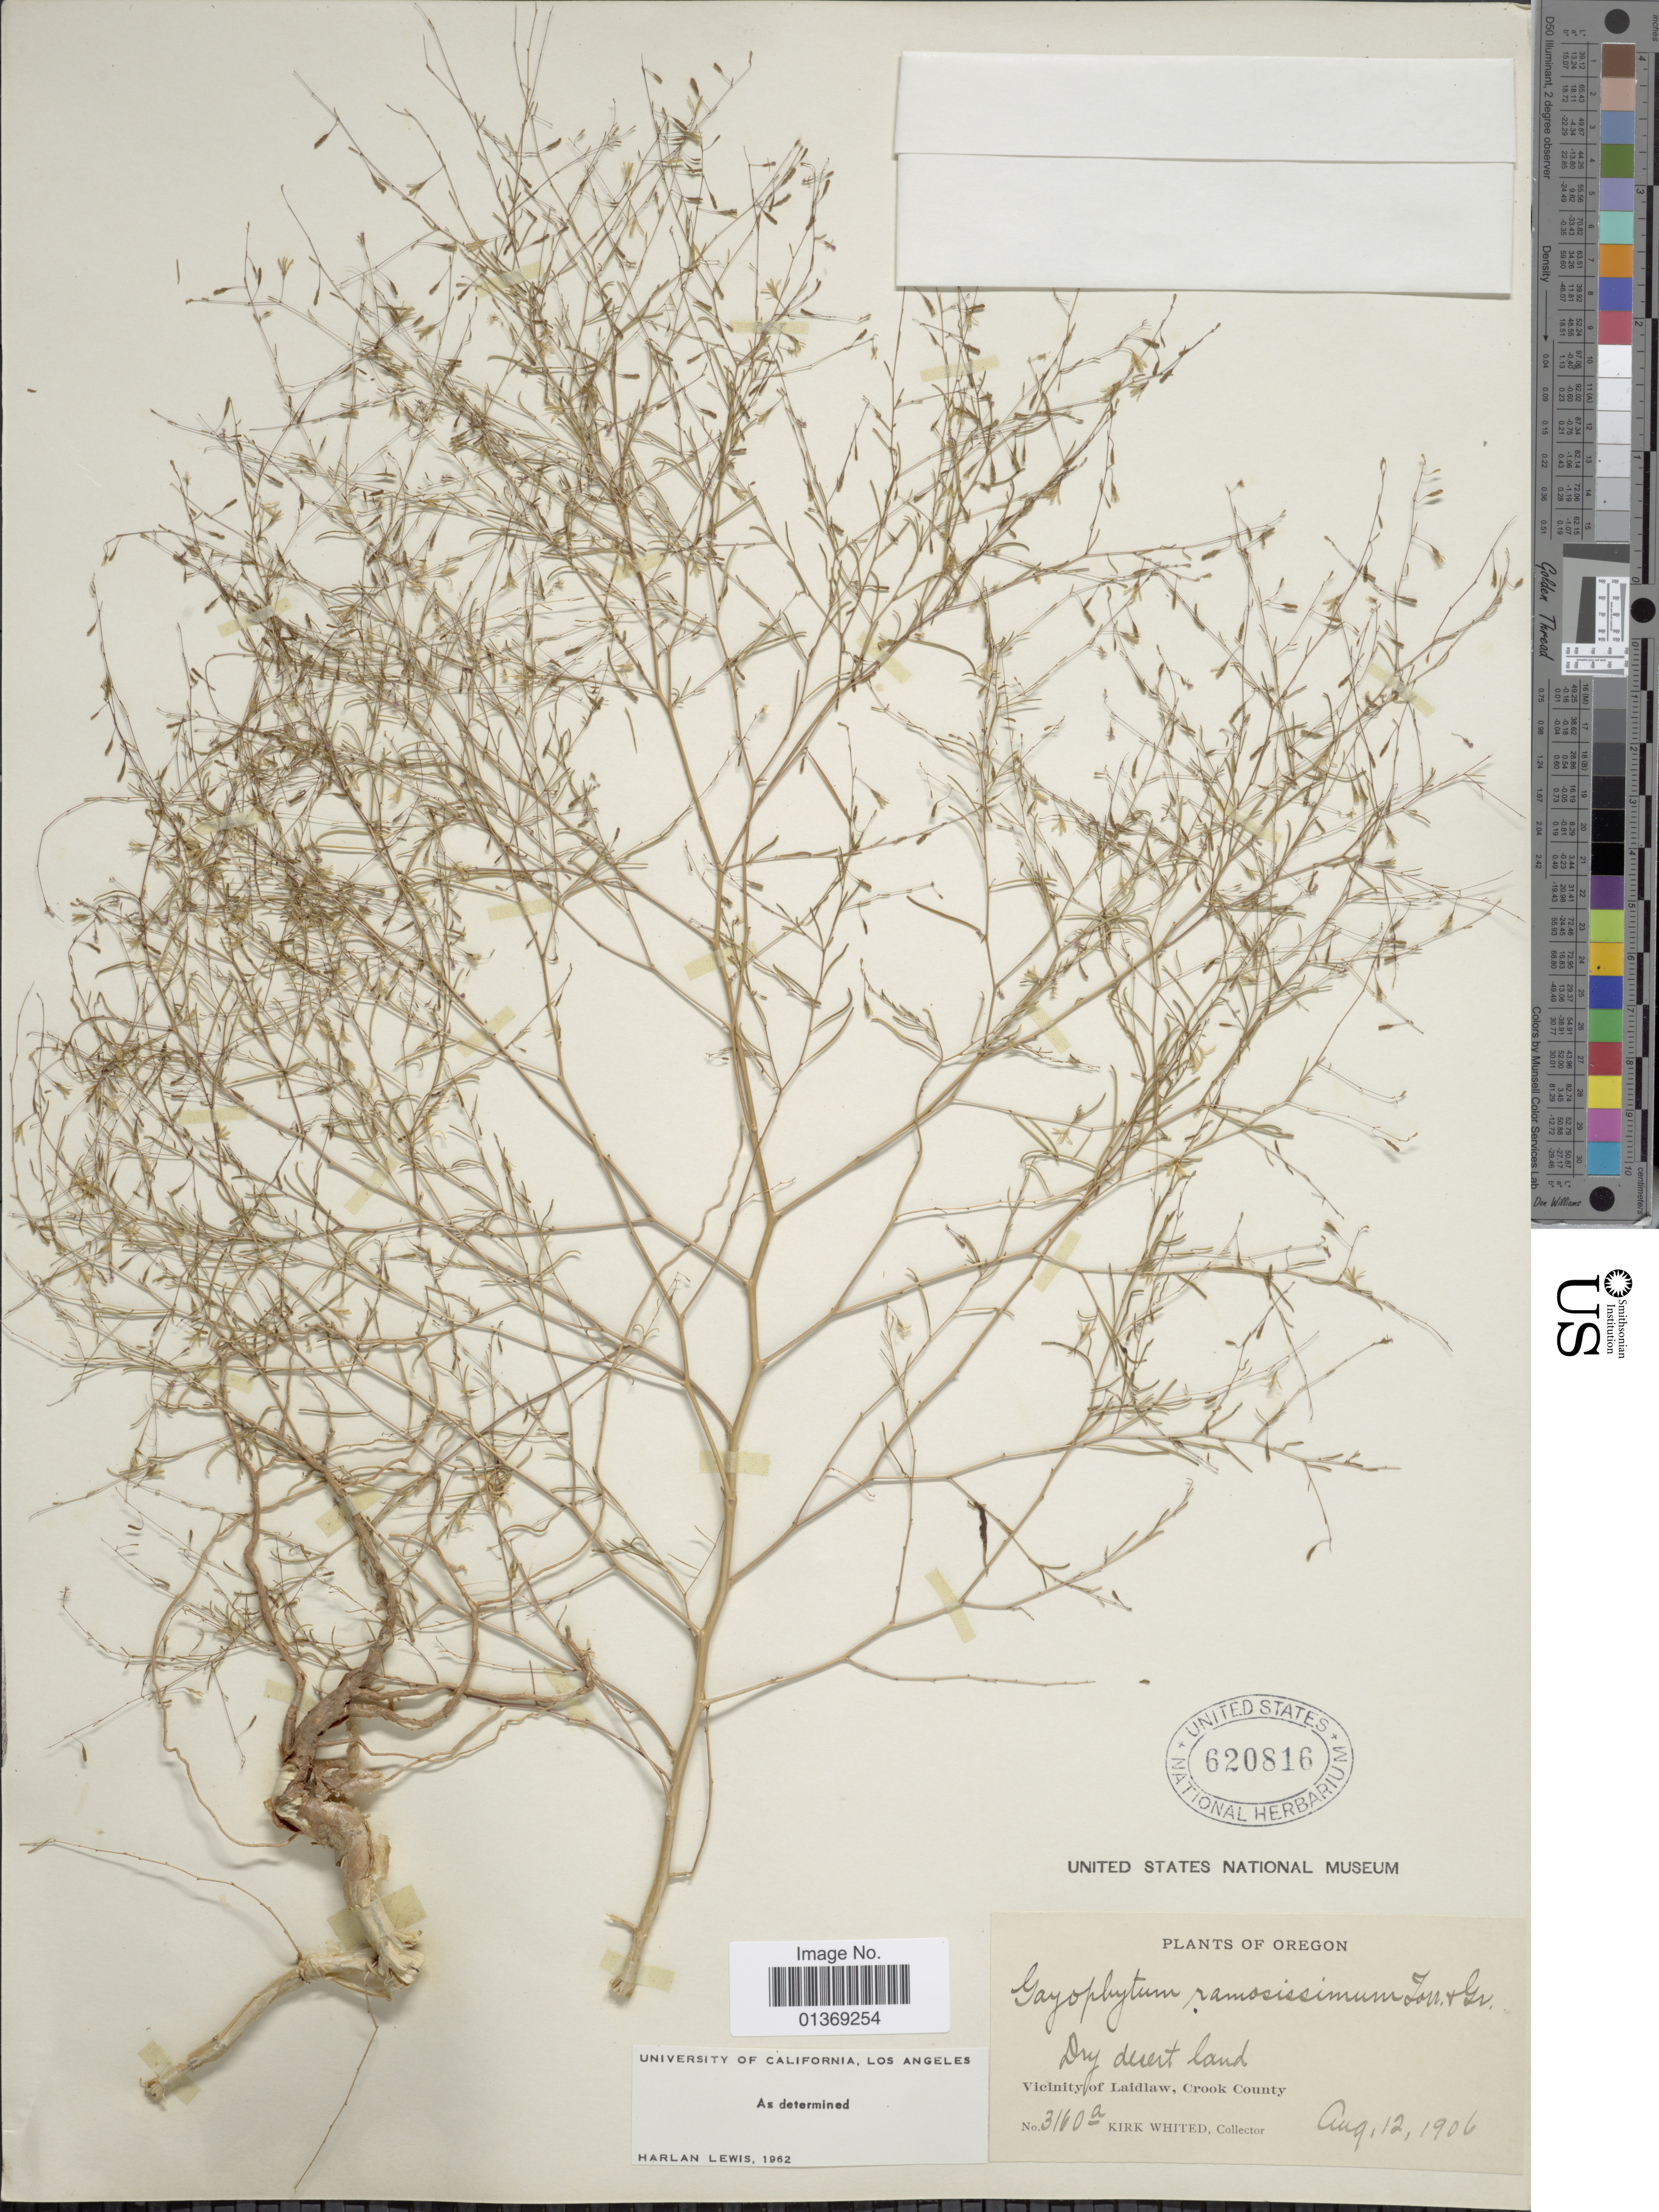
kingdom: Plantae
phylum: Tracheophyta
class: Magnoliopsida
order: Myrtales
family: Onagraceae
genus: Gayophytum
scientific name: Gayophytum ramosissimum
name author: Torr. & A. Gray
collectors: K. Whited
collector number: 3160a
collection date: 1906-08-12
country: United States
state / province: Oregon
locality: Vicinity of Laidlaw, Crook County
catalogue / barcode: US 620816